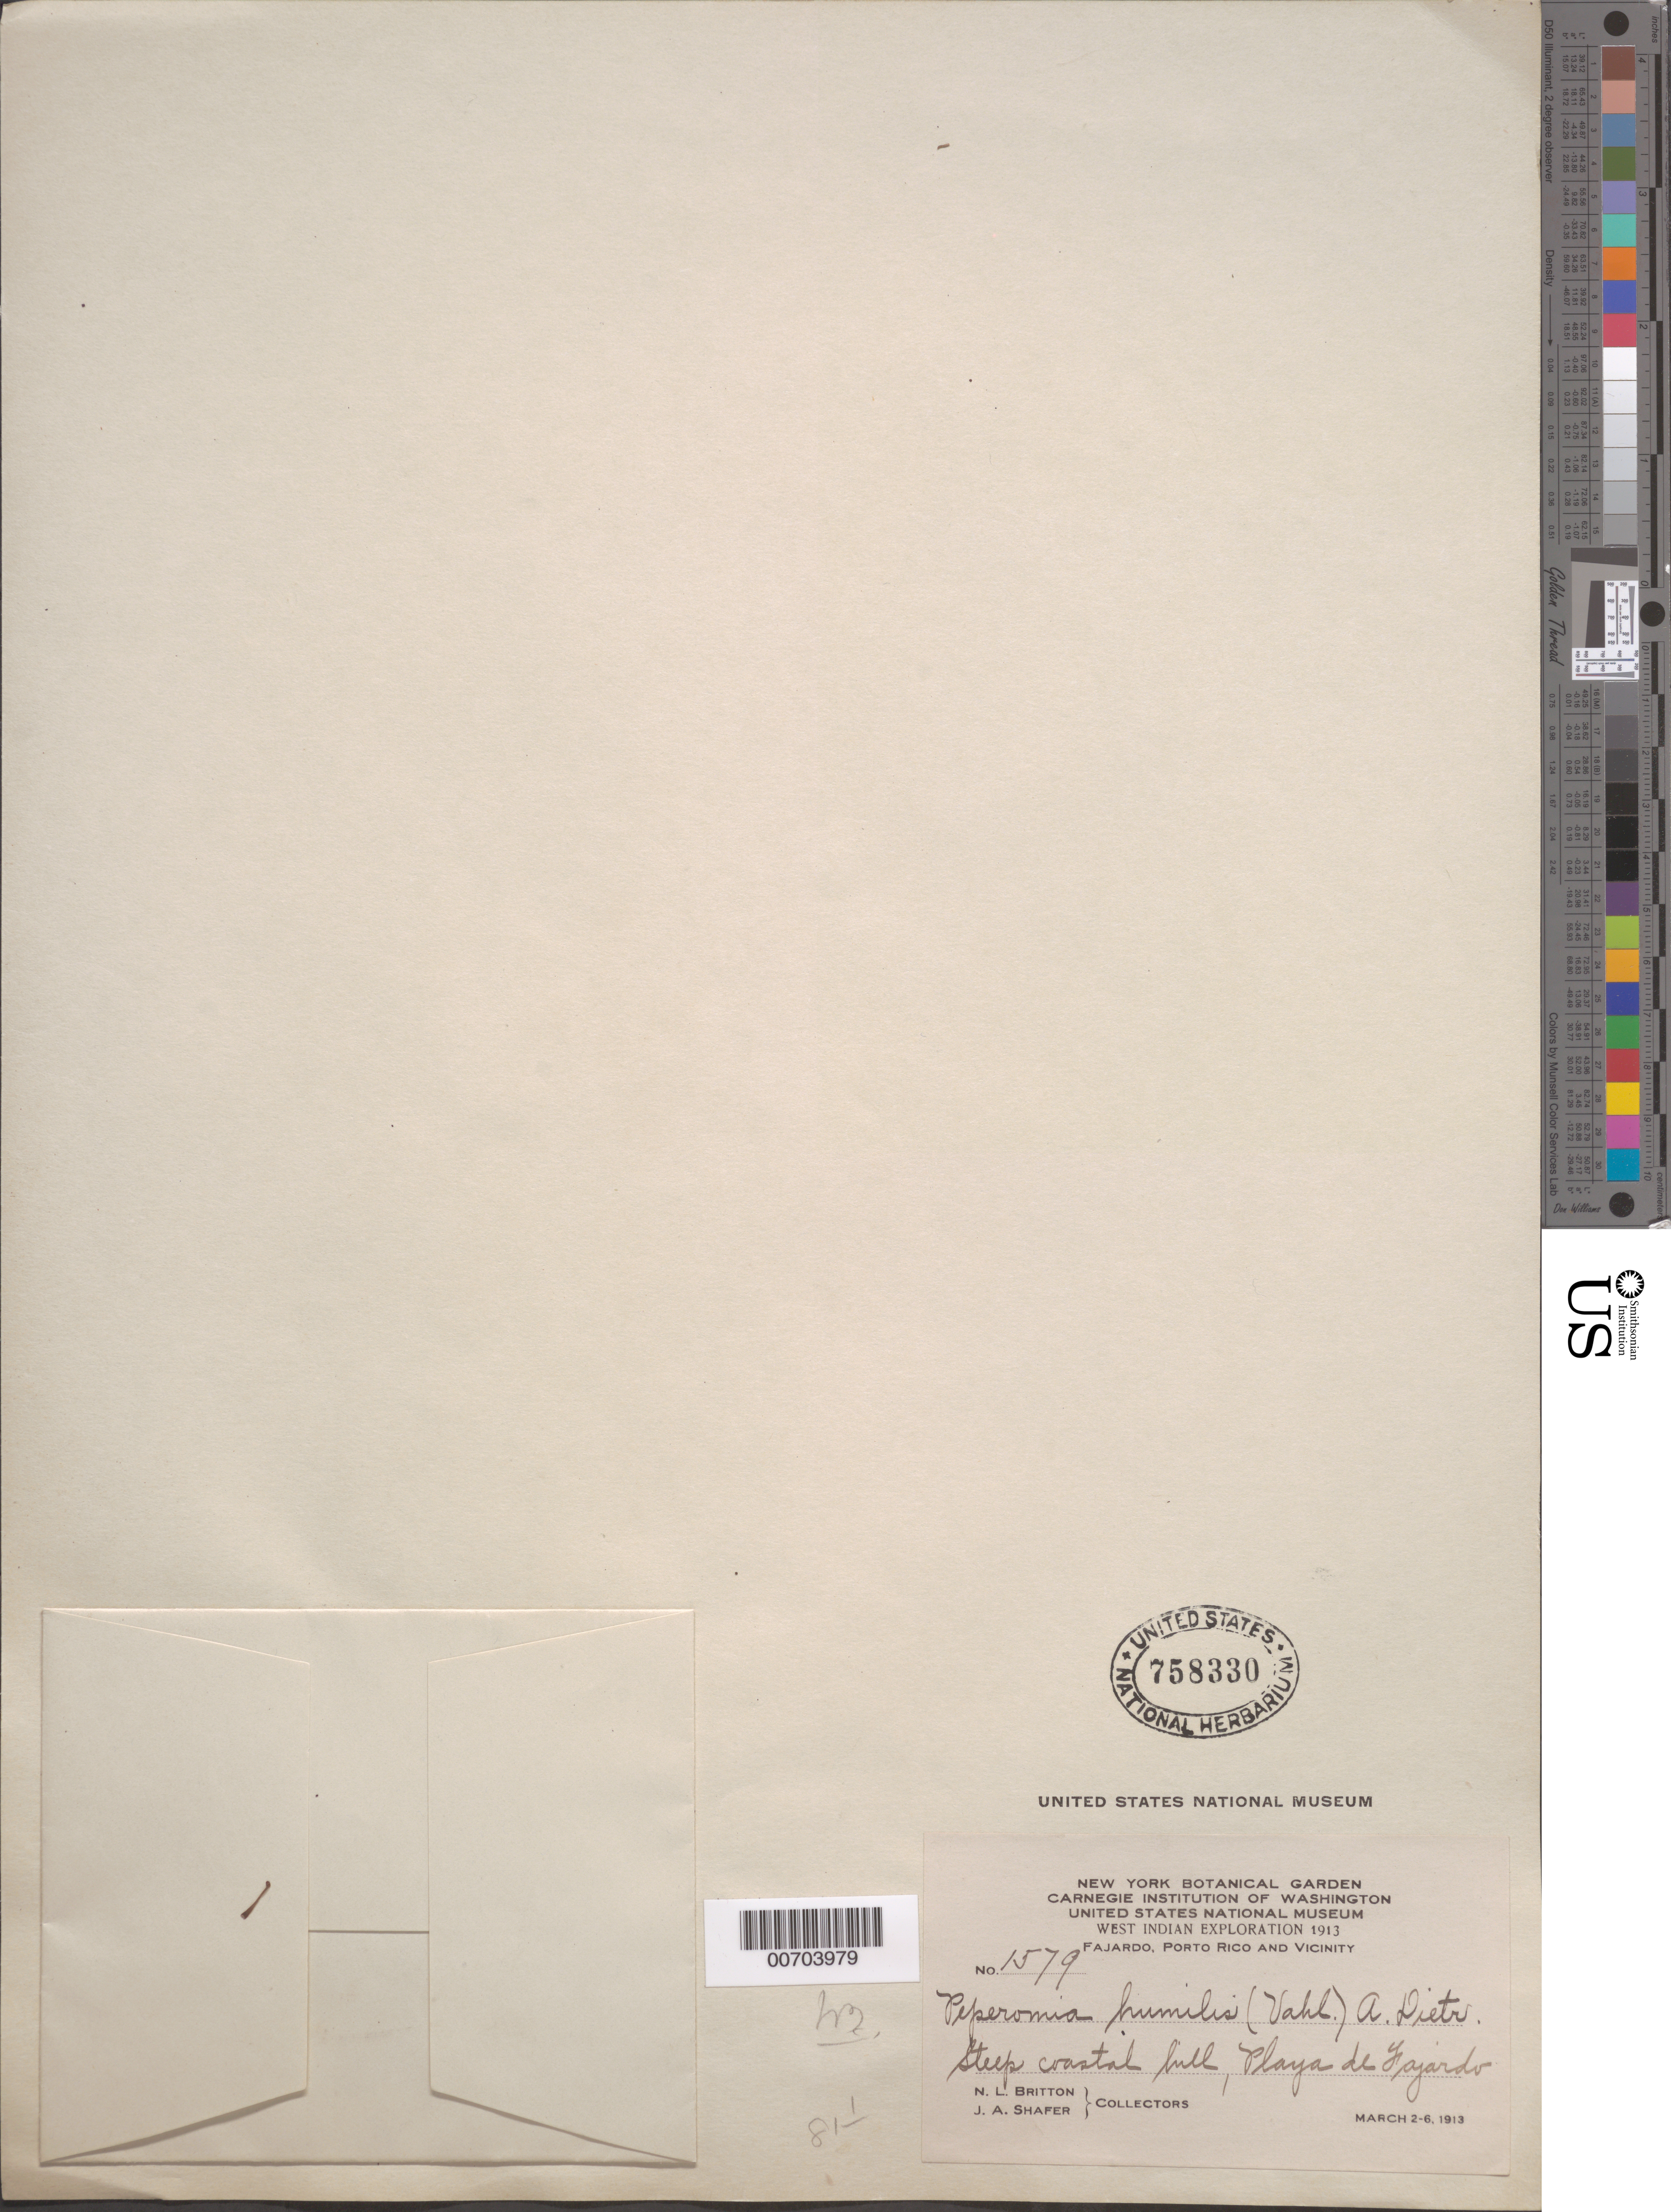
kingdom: Plantae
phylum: Tracheophyta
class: Magnoliopsida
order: Piperales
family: Piperaceae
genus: Peperomia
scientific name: Peperomia humilis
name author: (Vahl) A. Dietr.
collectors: N. Britton & J. A. Shafer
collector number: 1579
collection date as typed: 02 Mar 1913 to 6 Ma 191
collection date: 1913-03-02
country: Puerto Rico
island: Greater Antilles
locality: Fajardo, vic of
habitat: Steep coastal hillside; playa de Fajardo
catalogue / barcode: US 758330